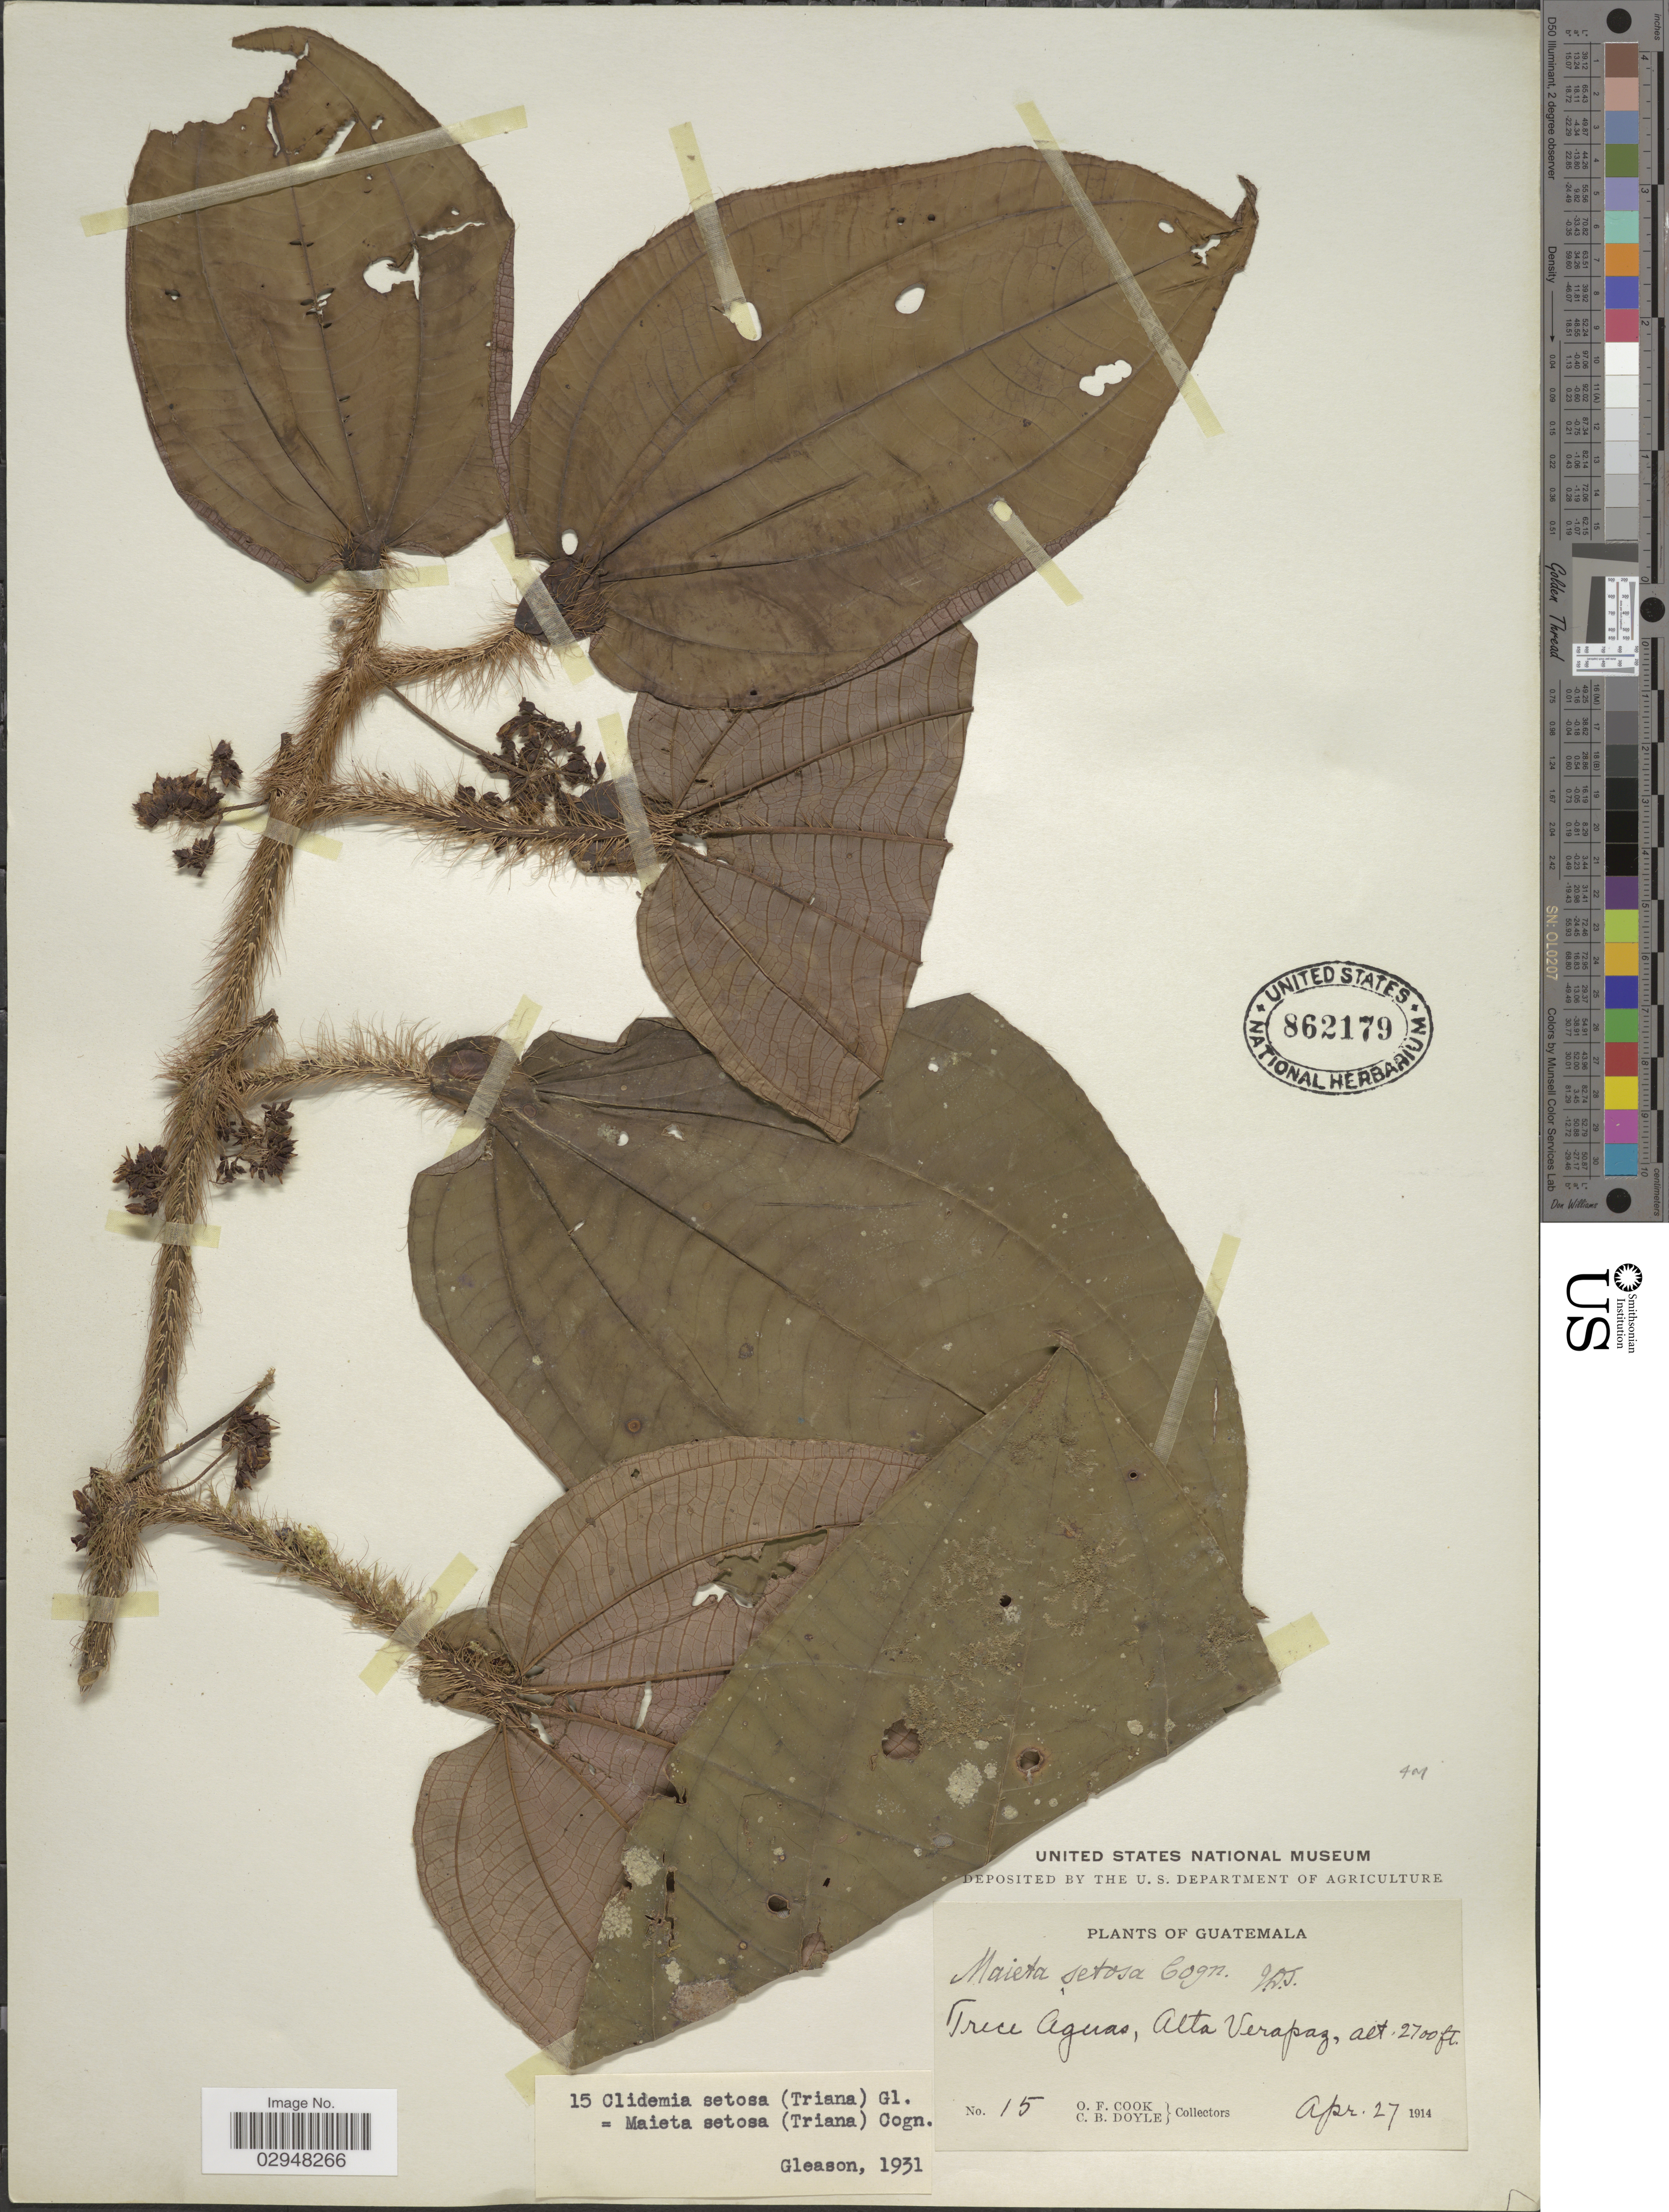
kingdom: Plantae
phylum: Tracheophyta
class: Magnoliopsida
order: Myrtales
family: Melastomataceae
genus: Clidemia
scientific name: Clidemia setosa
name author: (Triana) Gleason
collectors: O. F. Cook & C. Doyle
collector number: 15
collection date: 1914-04-27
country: Guatemala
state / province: Alta Verapaz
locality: Trece Aguas.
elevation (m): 823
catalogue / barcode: US 862179